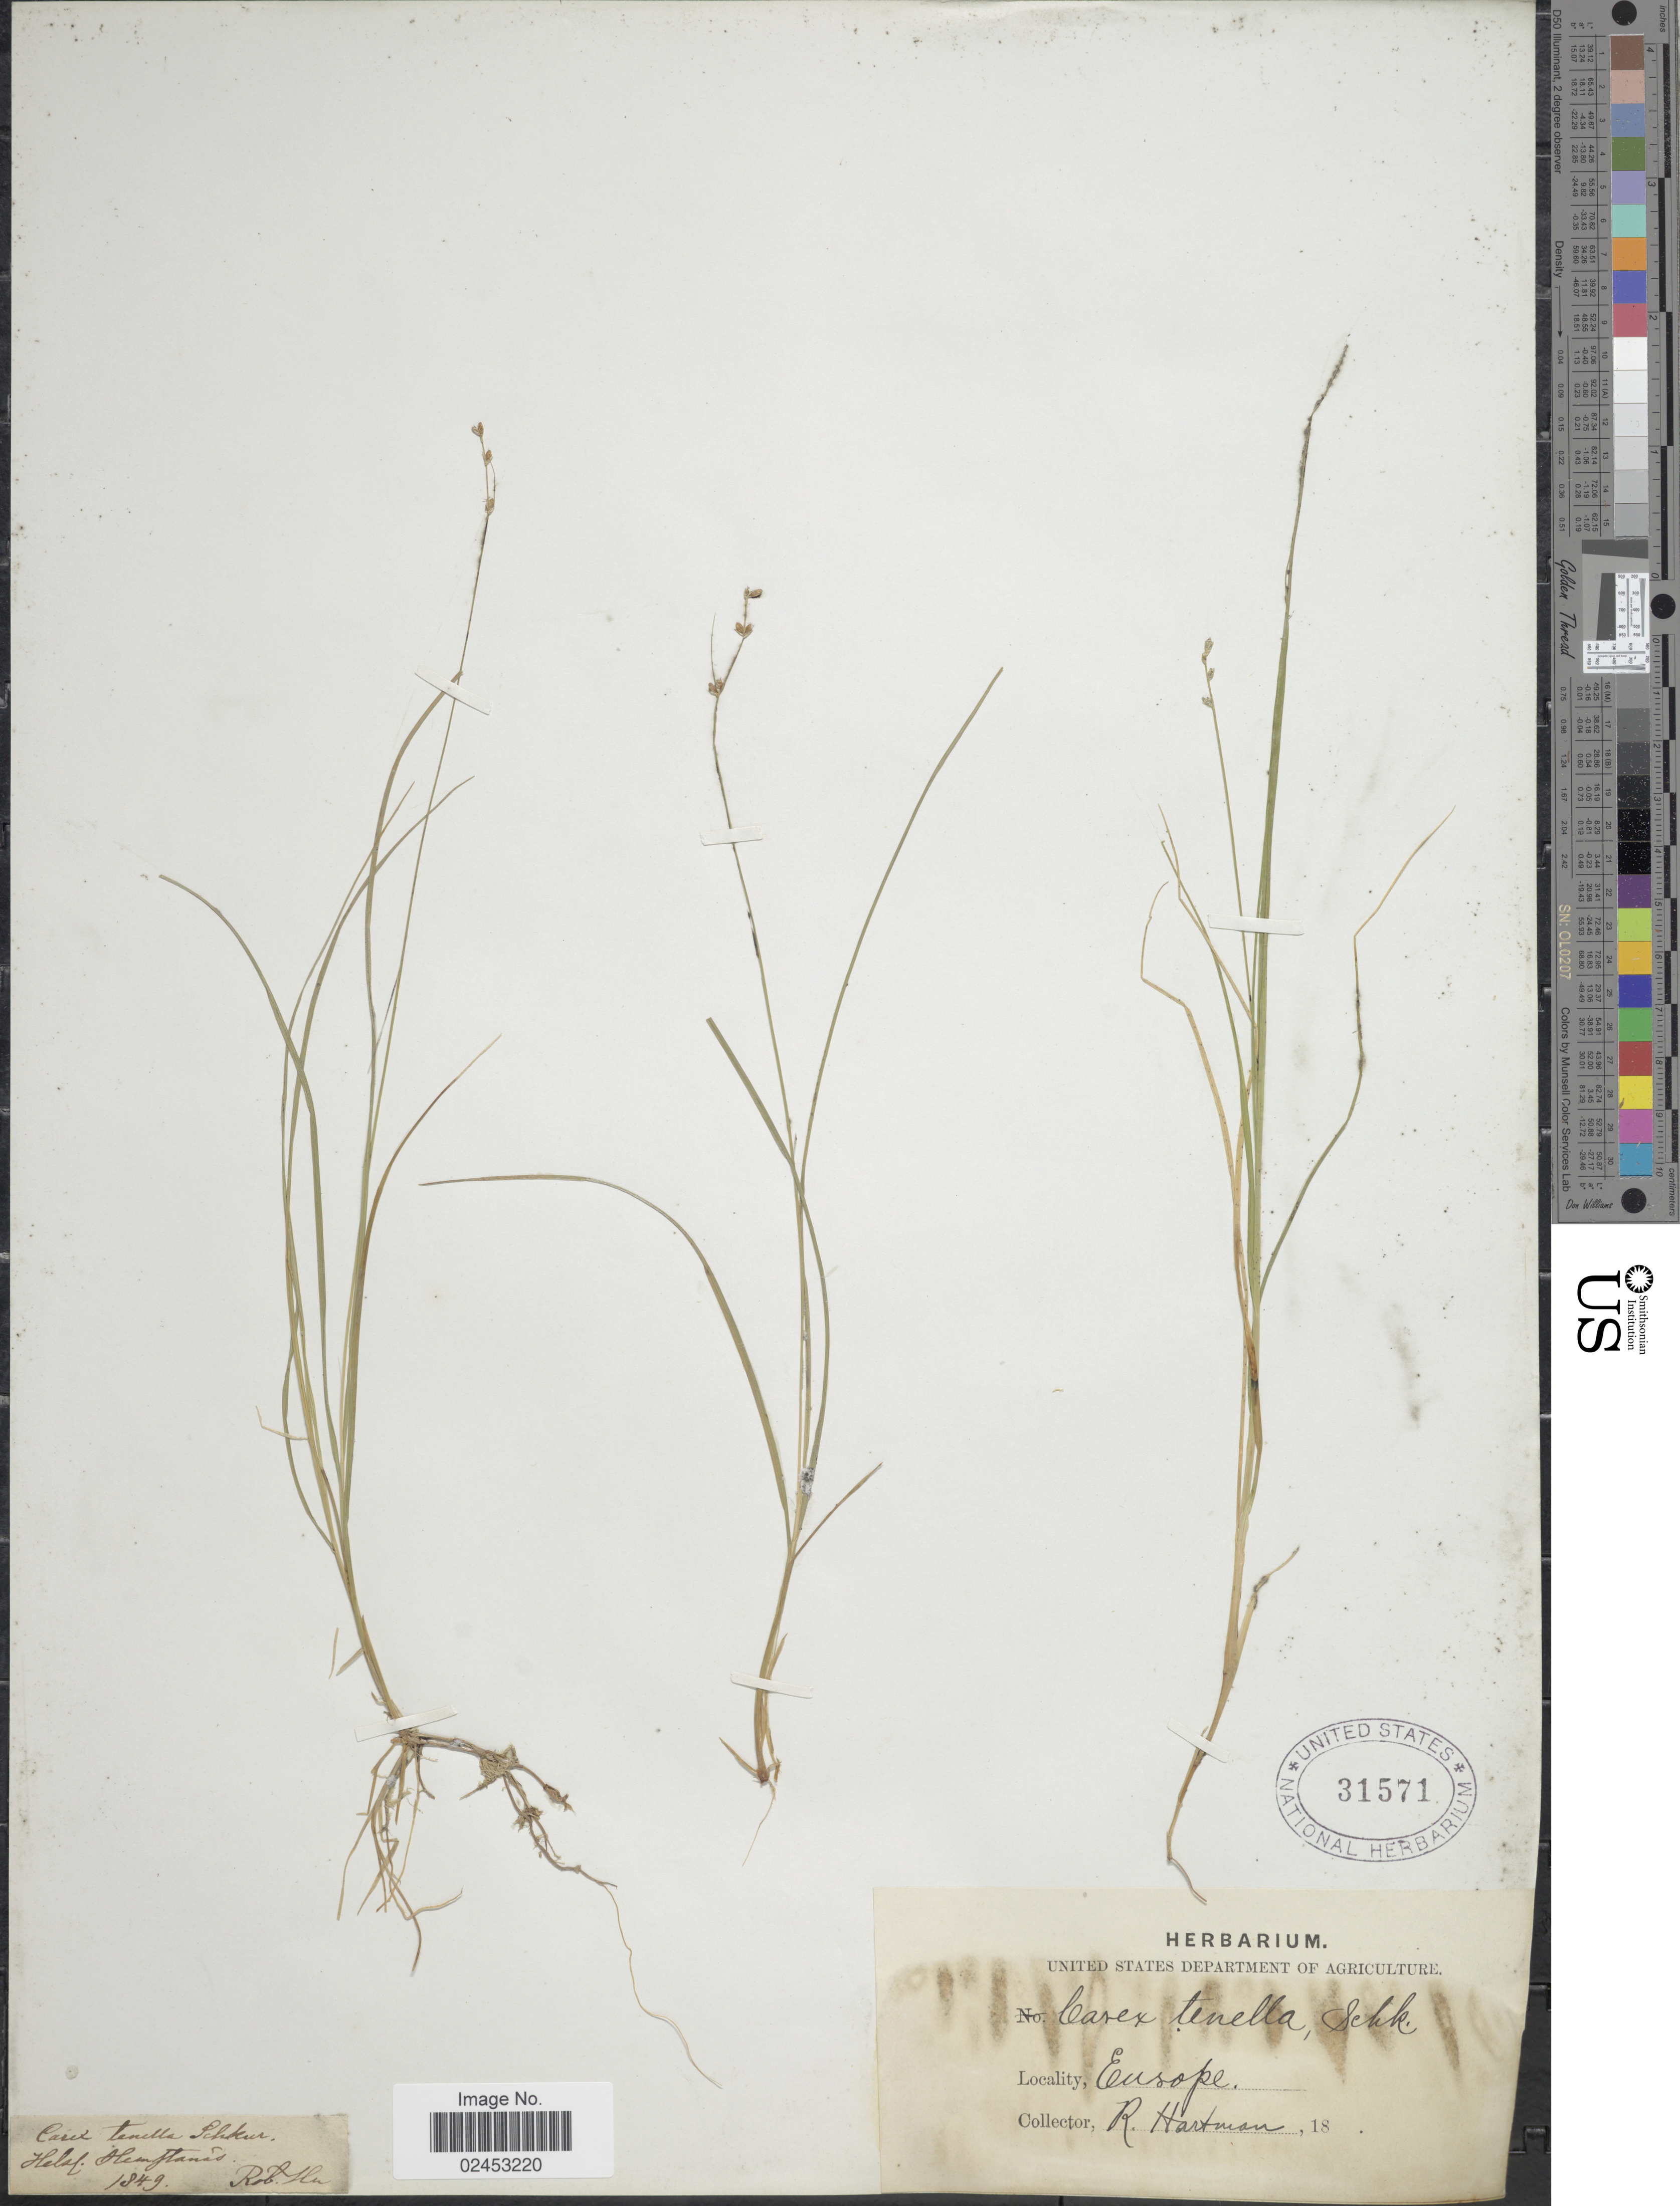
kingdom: Plantae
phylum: Tracheophyta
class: Liliopsida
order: Poales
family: Cyperaceae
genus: Carex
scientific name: Carex disperma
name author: Dewey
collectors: R. W. Hartman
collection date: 1849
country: Sweden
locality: Europe, Helsl. Hemstanas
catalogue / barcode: US 31571